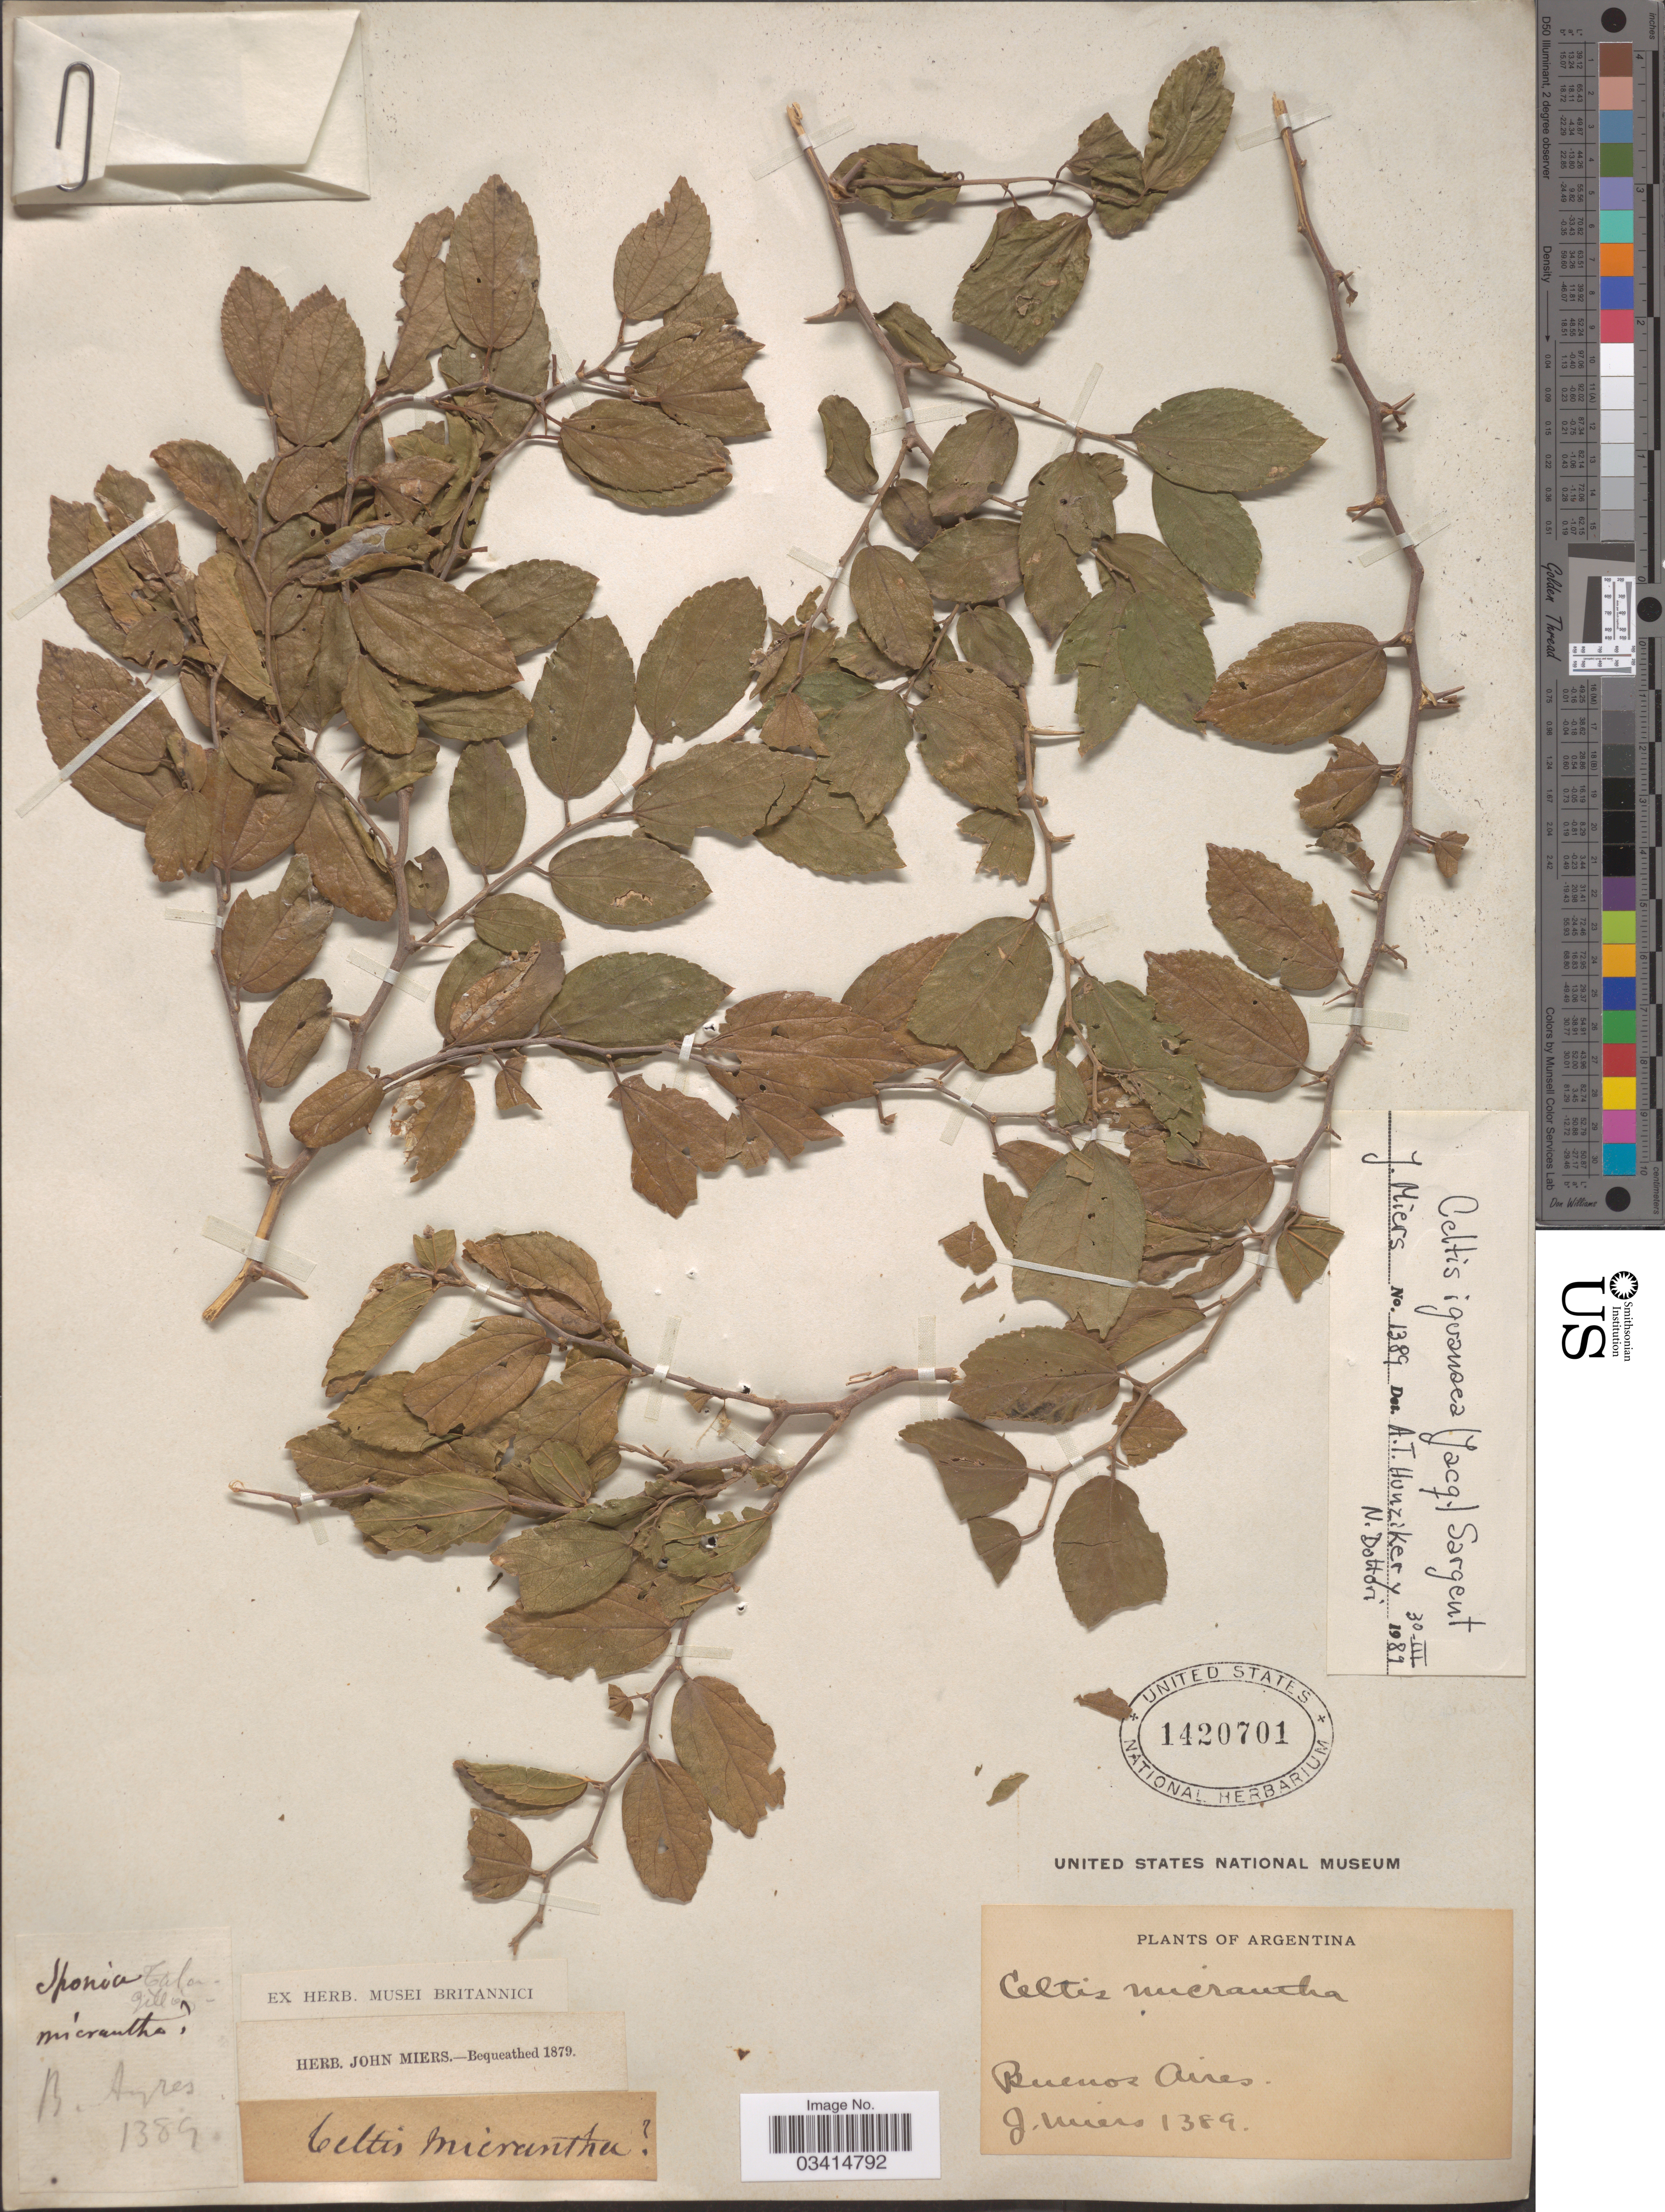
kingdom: Plantae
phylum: Tracheophyta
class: Magnoliopsida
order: Rosales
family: Cannabaceae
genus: Celtis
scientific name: Celtis iguanaea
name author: (Jacq.) Sarg.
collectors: J. Miers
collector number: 1389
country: Argentina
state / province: Buenos Aires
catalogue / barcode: US 1420701